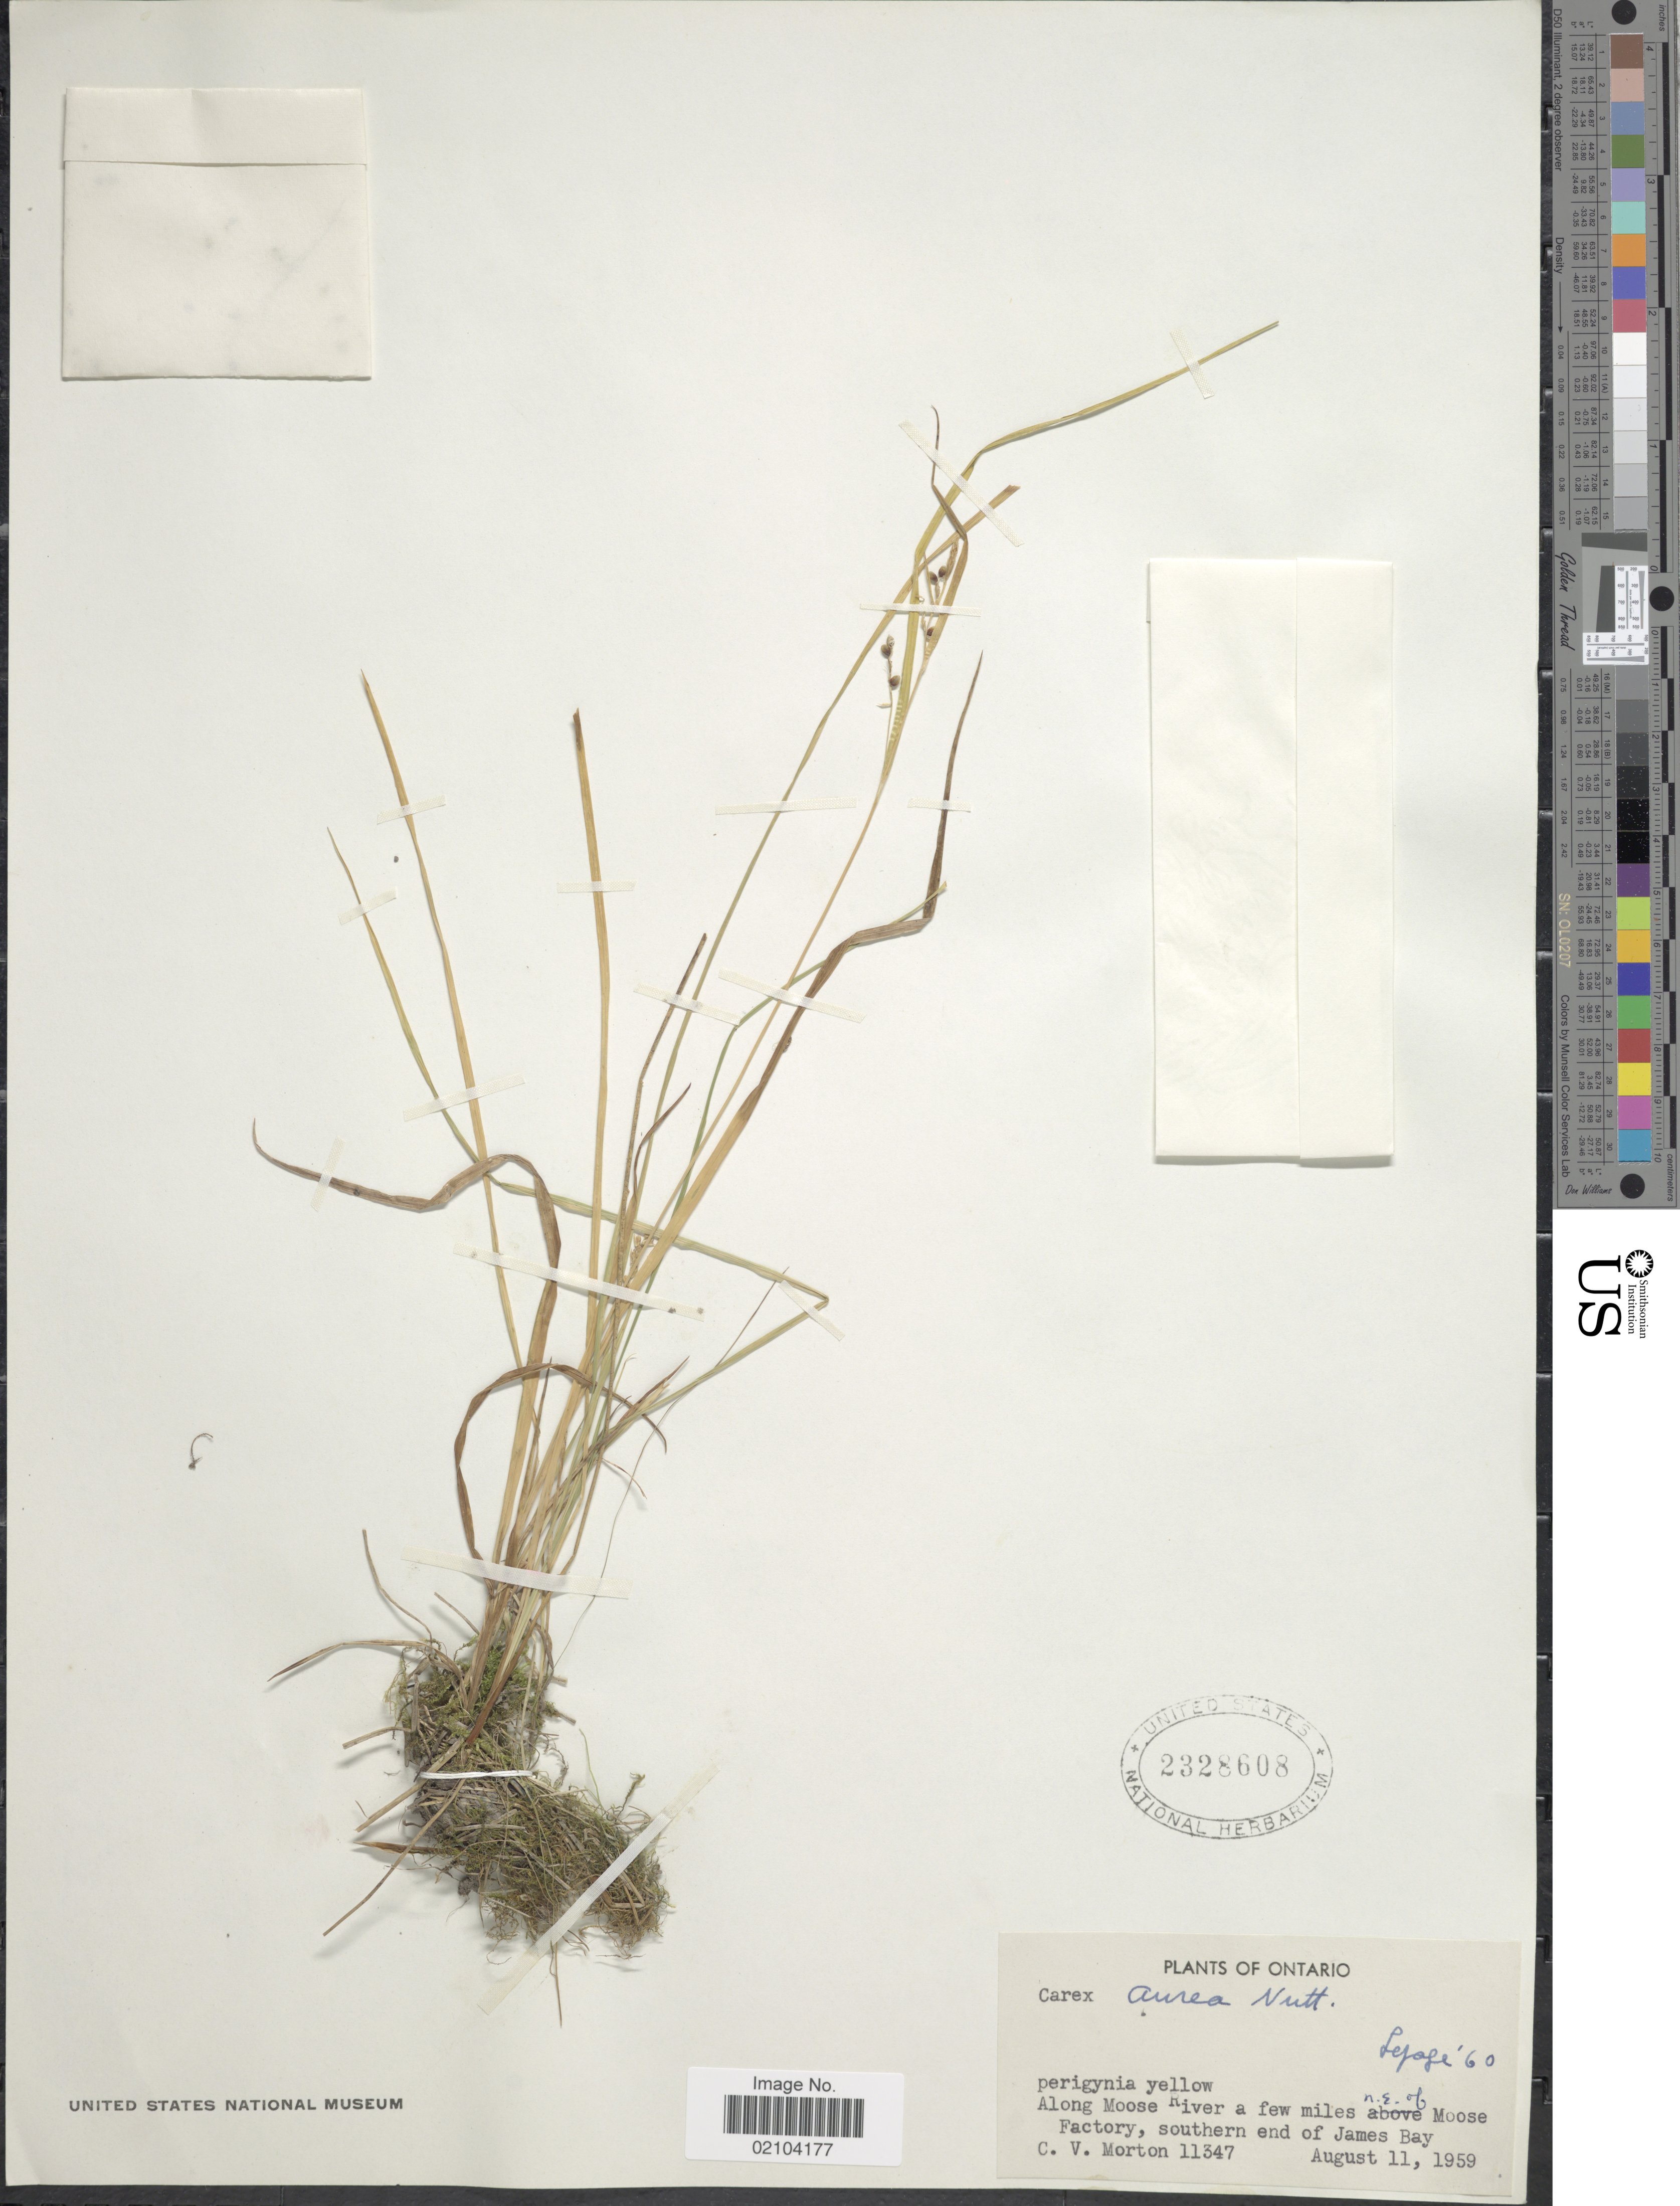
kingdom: Plantae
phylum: Tracheophyta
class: Liliopsida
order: Poales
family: Cyperaceae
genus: Carex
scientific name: Carex aurea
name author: Nutt.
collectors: C. V. Morton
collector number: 11347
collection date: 1959-08-11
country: Canada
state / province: Ontario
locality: Ontario. Along Moose River a few miles N.E. of Moose Factory, southern end of James Bay.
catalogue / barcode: US 2328608